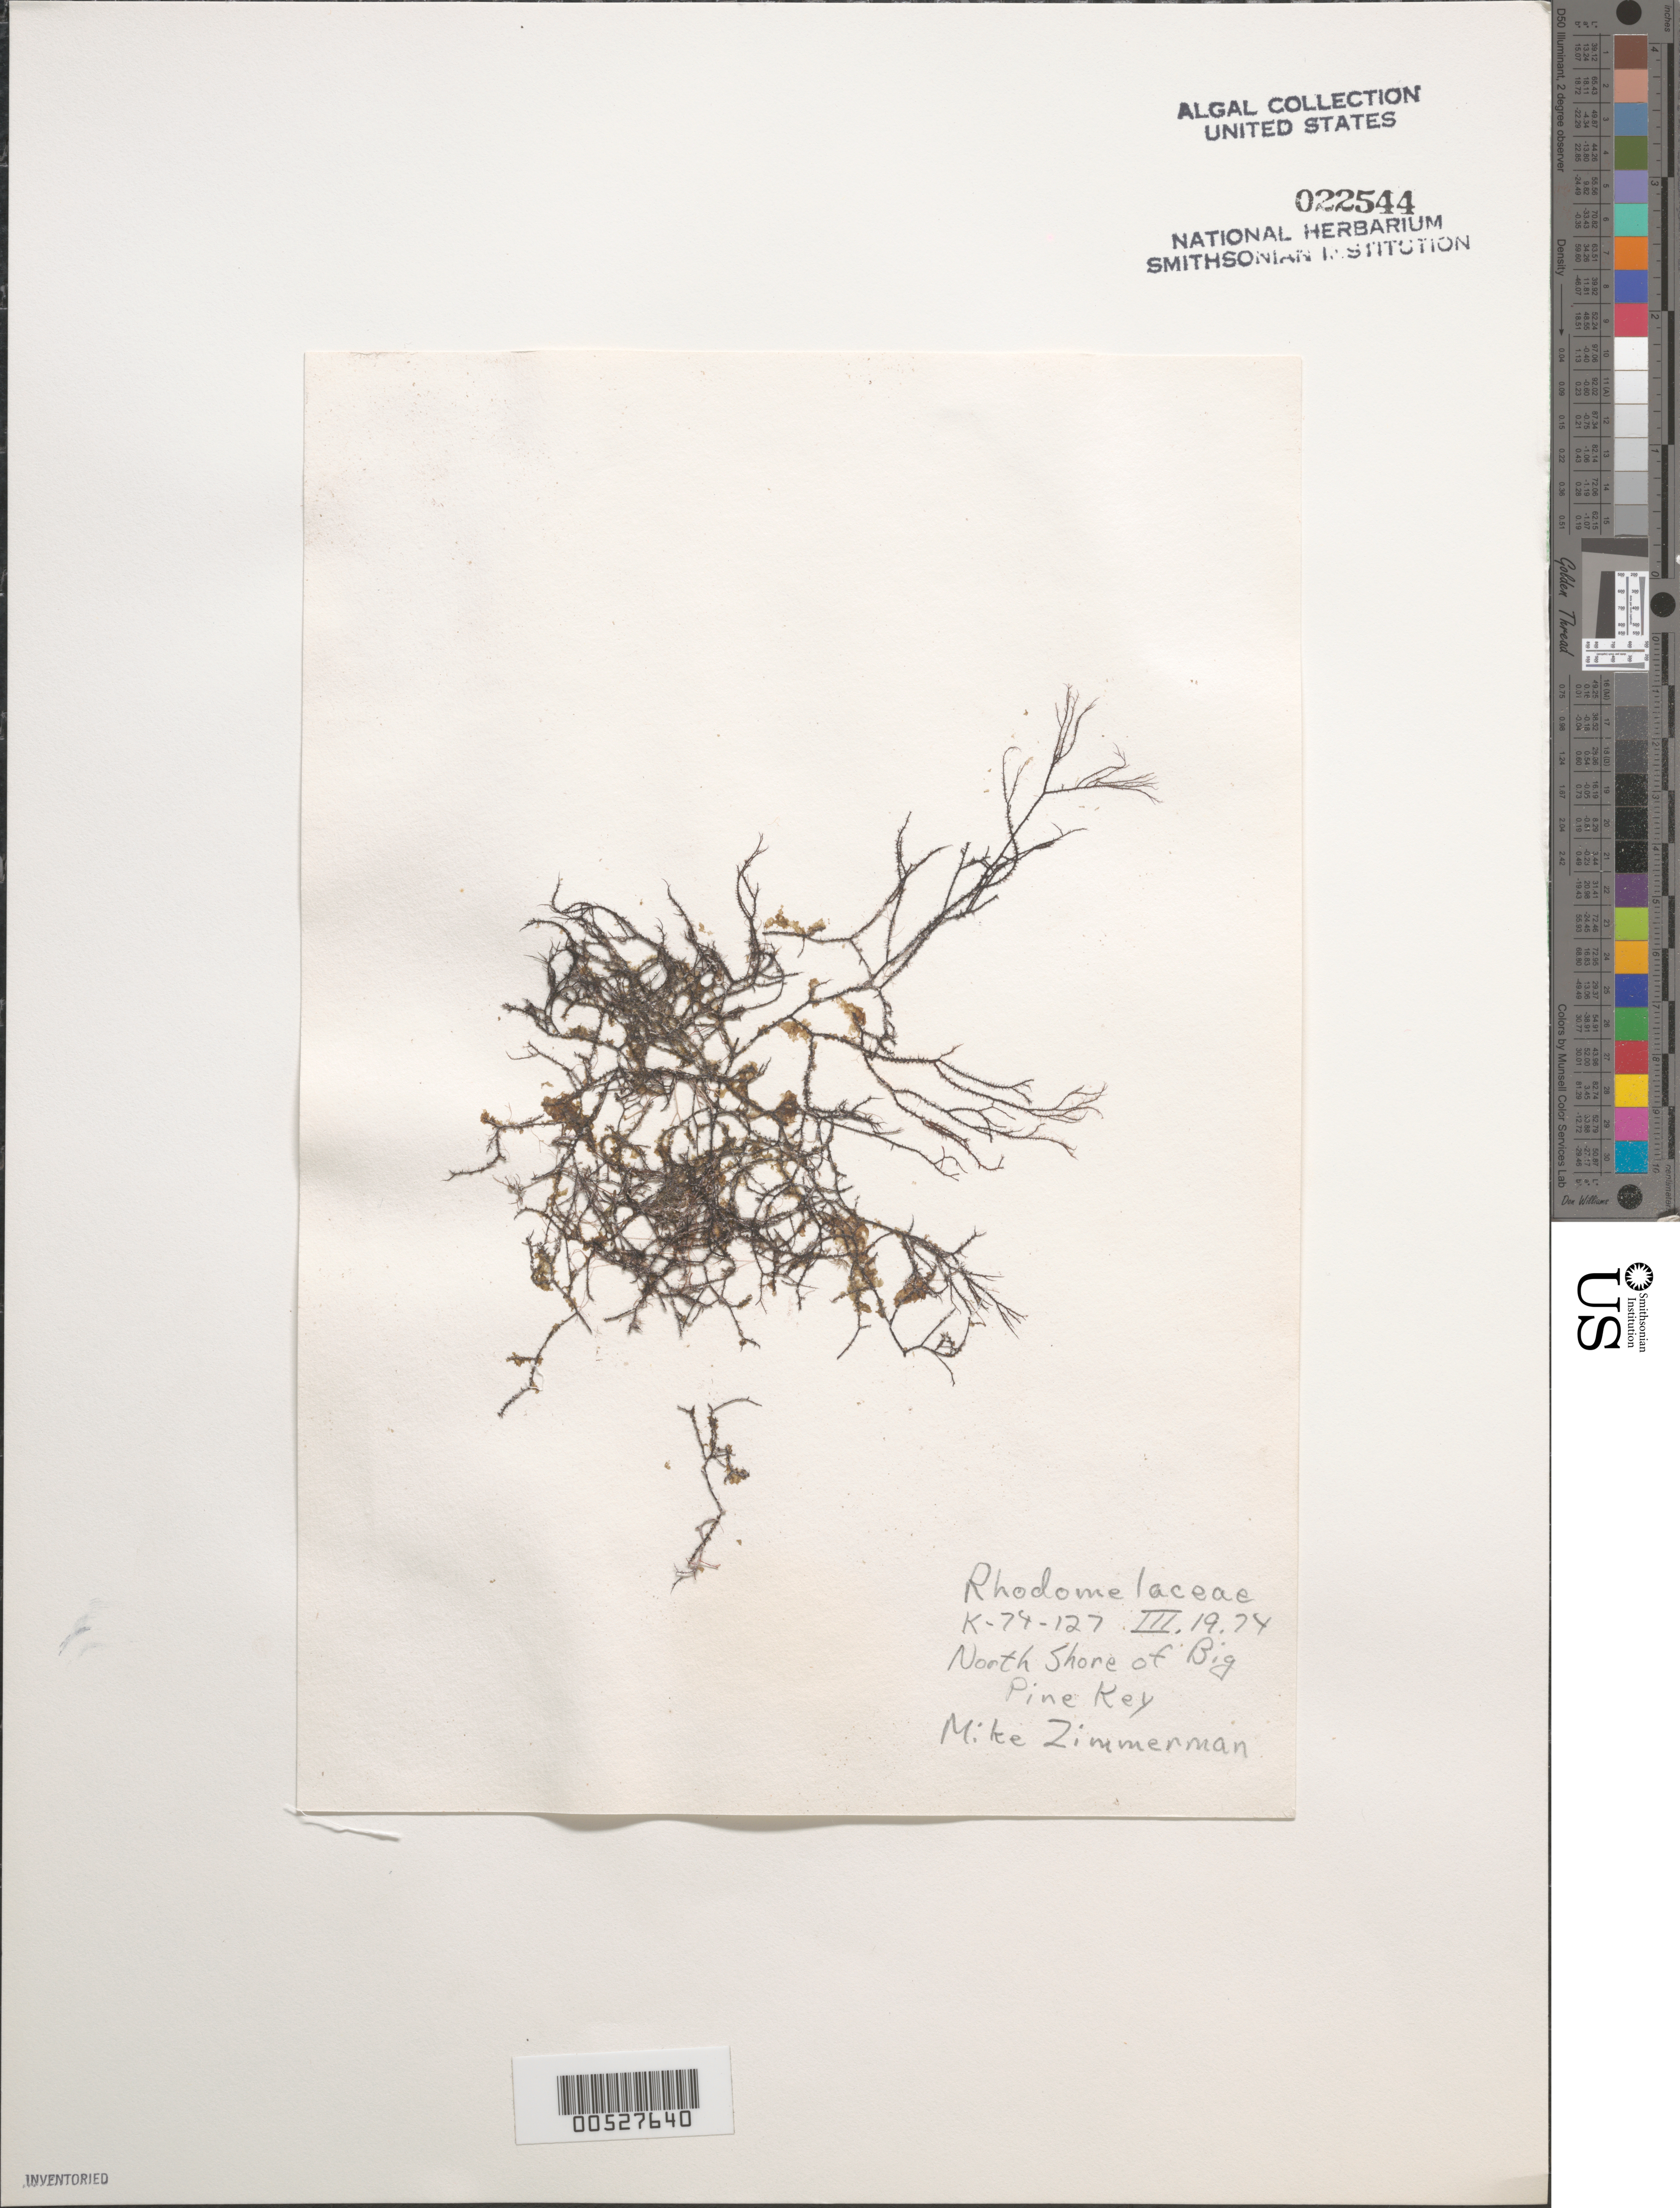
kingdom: Plantae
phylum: Rhodophyta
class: Florideophyceae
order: Ceramiales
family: Rhodomelaceae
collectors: M. Zimmerman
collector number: K-74-127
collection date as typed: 19 Mar 1974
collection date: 1974-03-19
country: United States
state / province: Florida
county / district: Monroe County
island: Big Pine Key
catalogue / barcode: US 22544